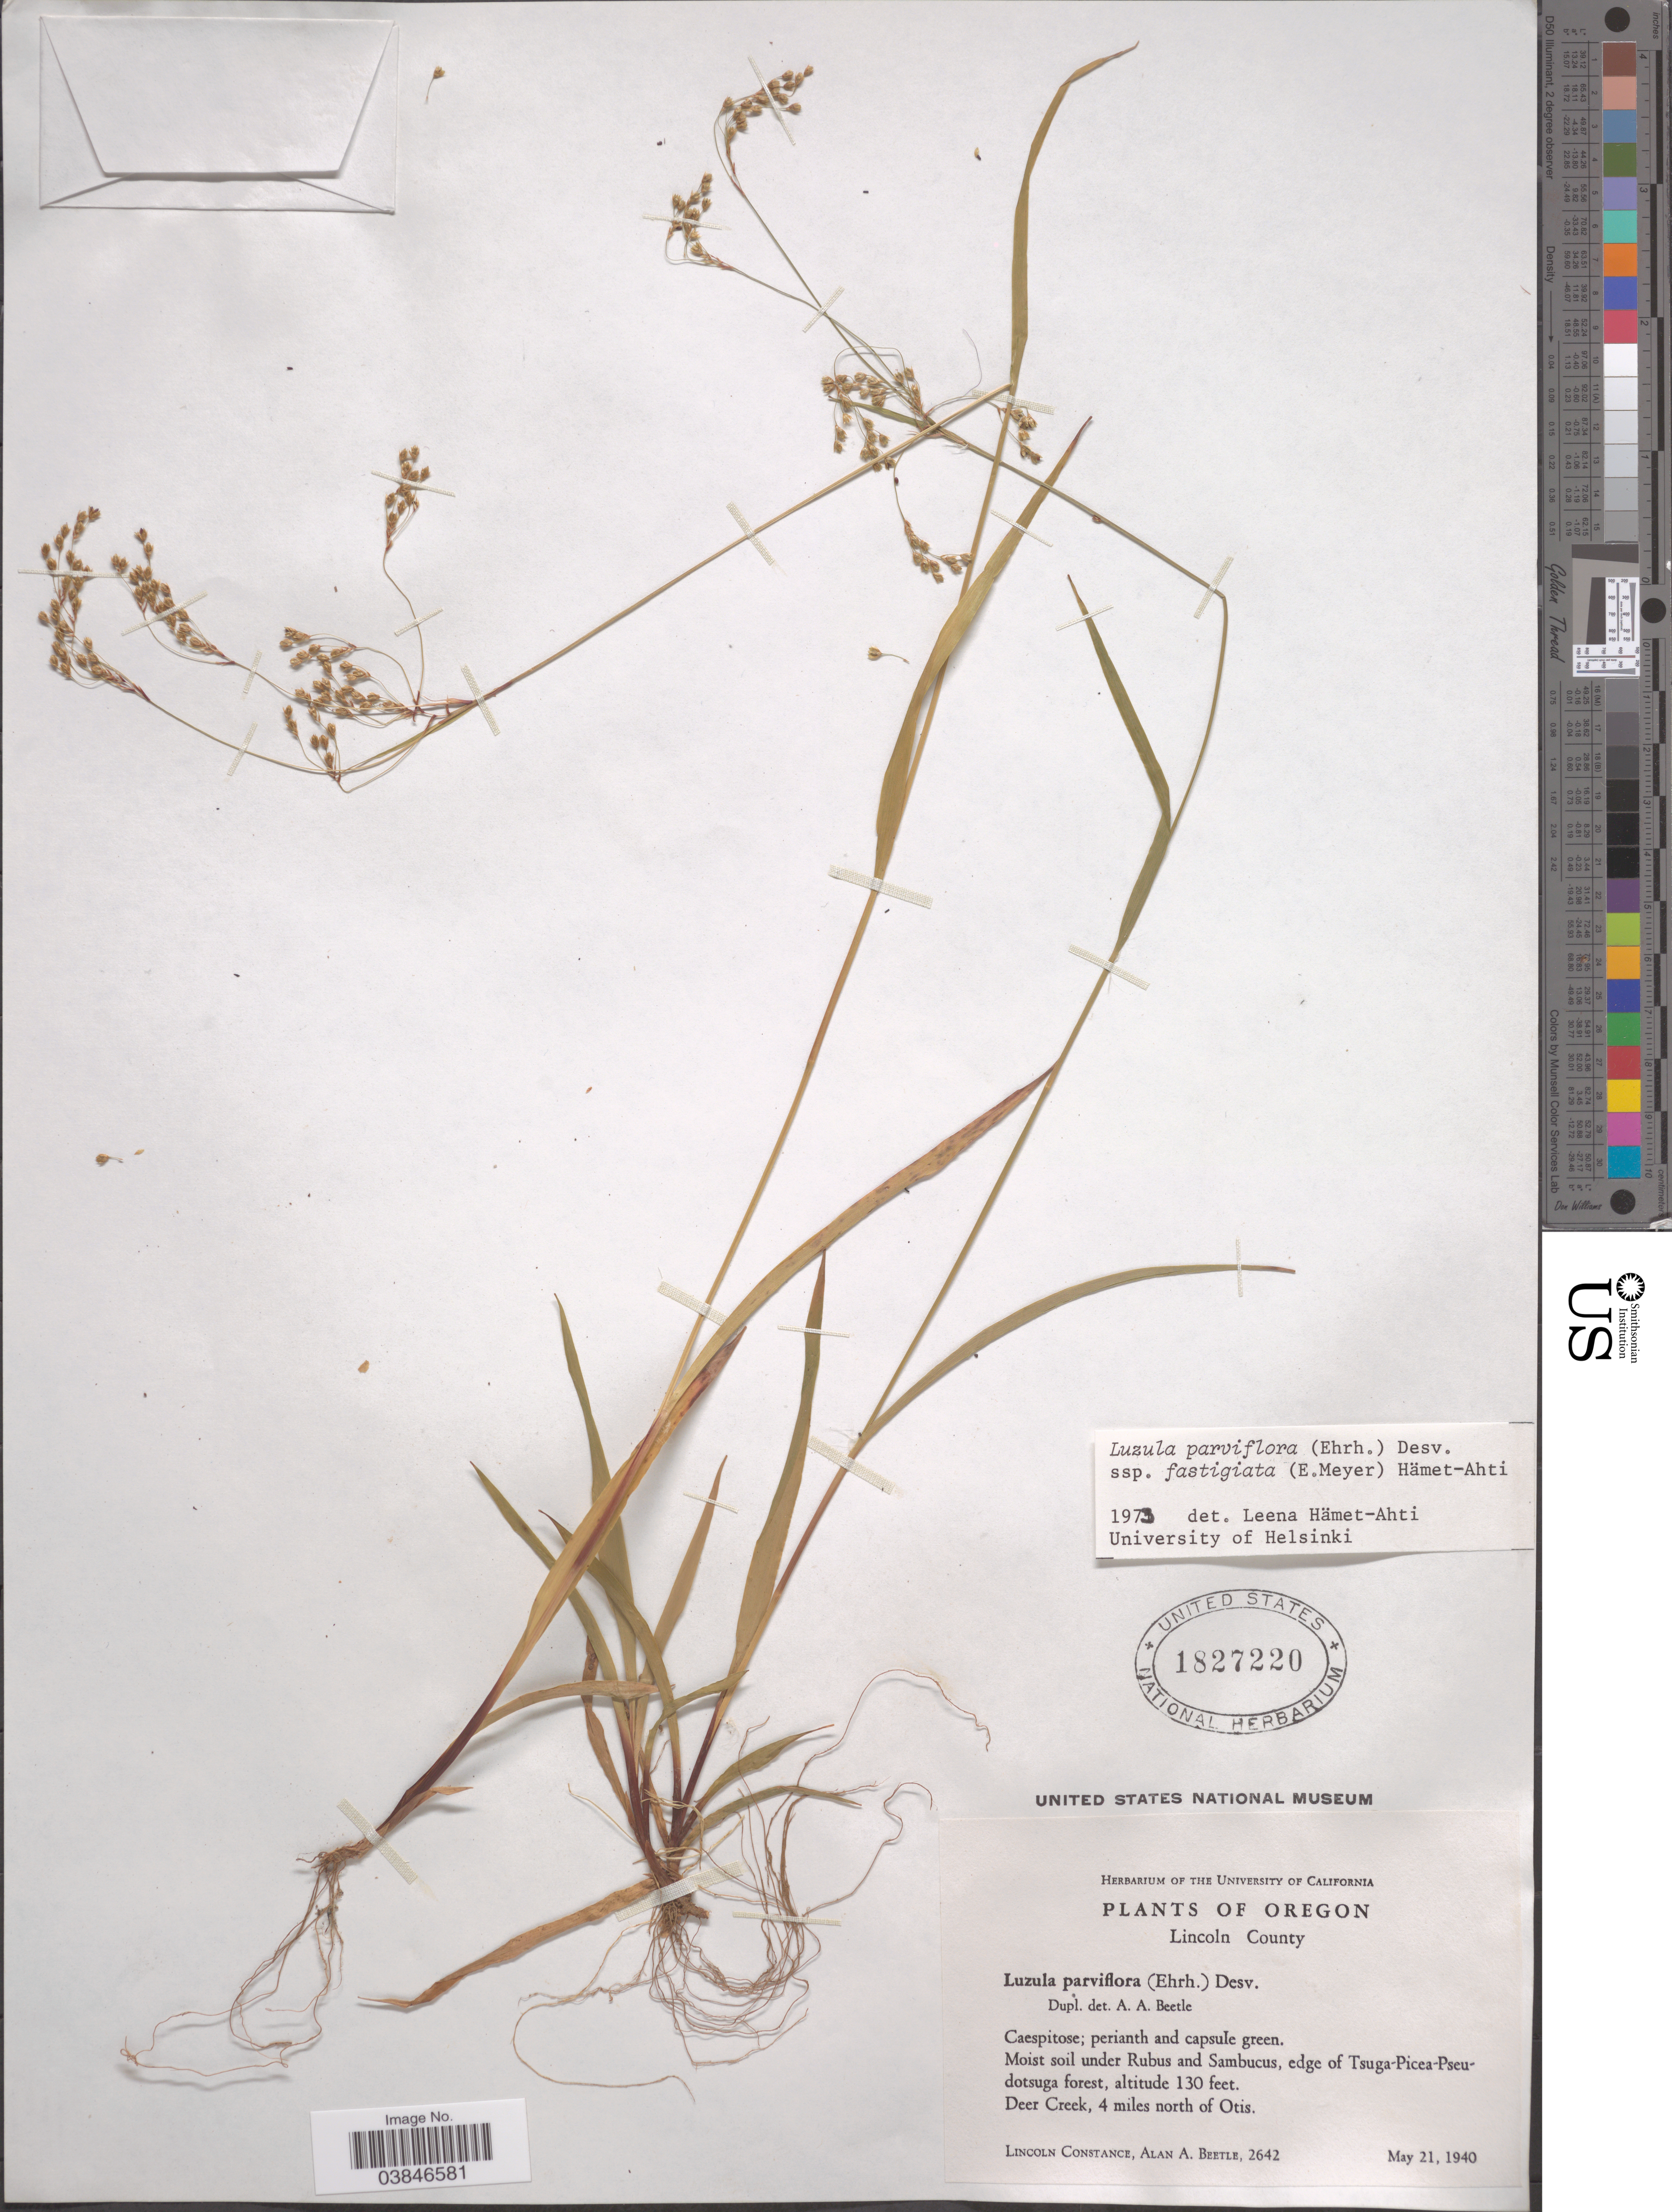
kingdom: Plantae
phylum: Tracheophyta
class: Liliopsida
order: Poales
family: Juncaceae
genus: Luzula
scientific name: Luzula parviflora subsp. fastigiata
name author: Buchenau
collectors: L. Constance & A. A. Beetle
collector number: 2642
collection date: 1940-05-21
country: United States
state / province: Oregon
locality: Lincoln County. Edge of Tsuga-Picea-Pseu-dotsuga forest, Deer Creek, 4 miles north of Otis.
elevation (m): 40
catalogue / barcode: US 1827220